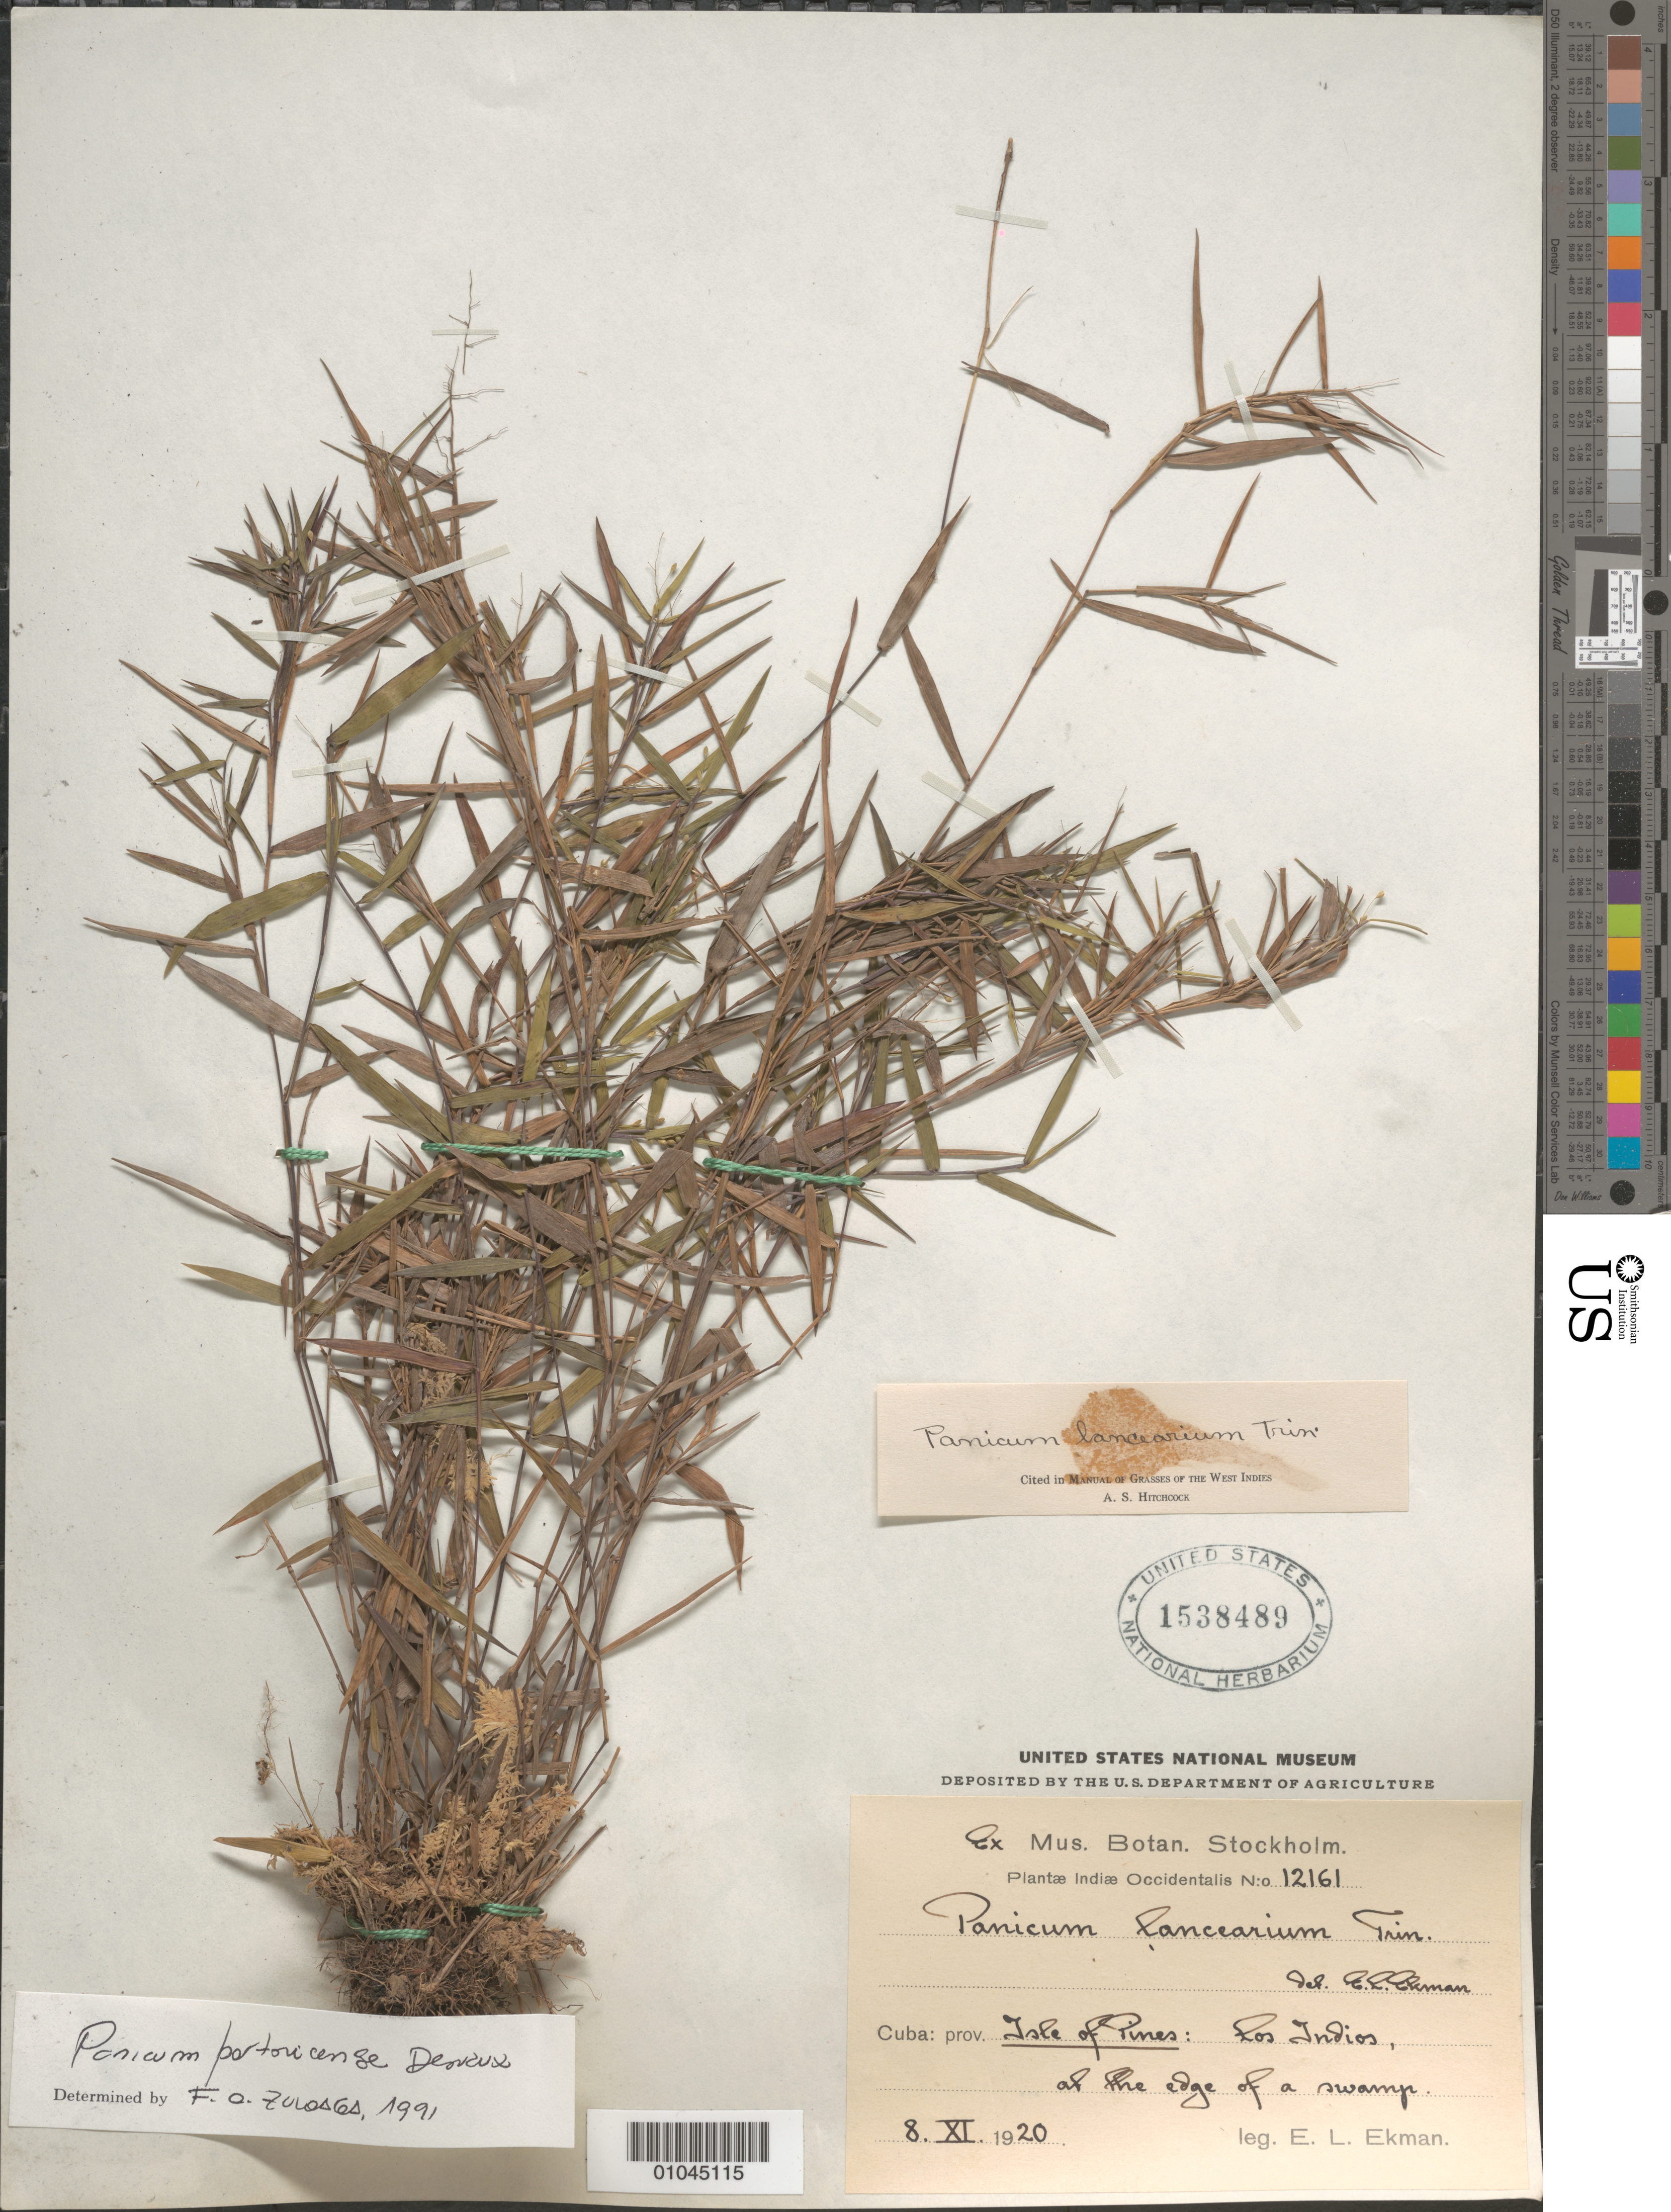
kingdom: Plantae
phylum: Tracheophyta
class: Liliopsida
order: Poales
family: Poaceae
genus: Panicum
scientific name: Panicum portoricense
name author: Desv. ex Ham.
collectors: E. L. Ekman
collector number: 12161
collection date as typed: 08 Nov 1920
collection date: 1920-11-08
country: Cuba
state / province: Isla de la Juventud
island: Isla de la Juventud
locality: Los Indios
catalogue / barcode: US 1538489